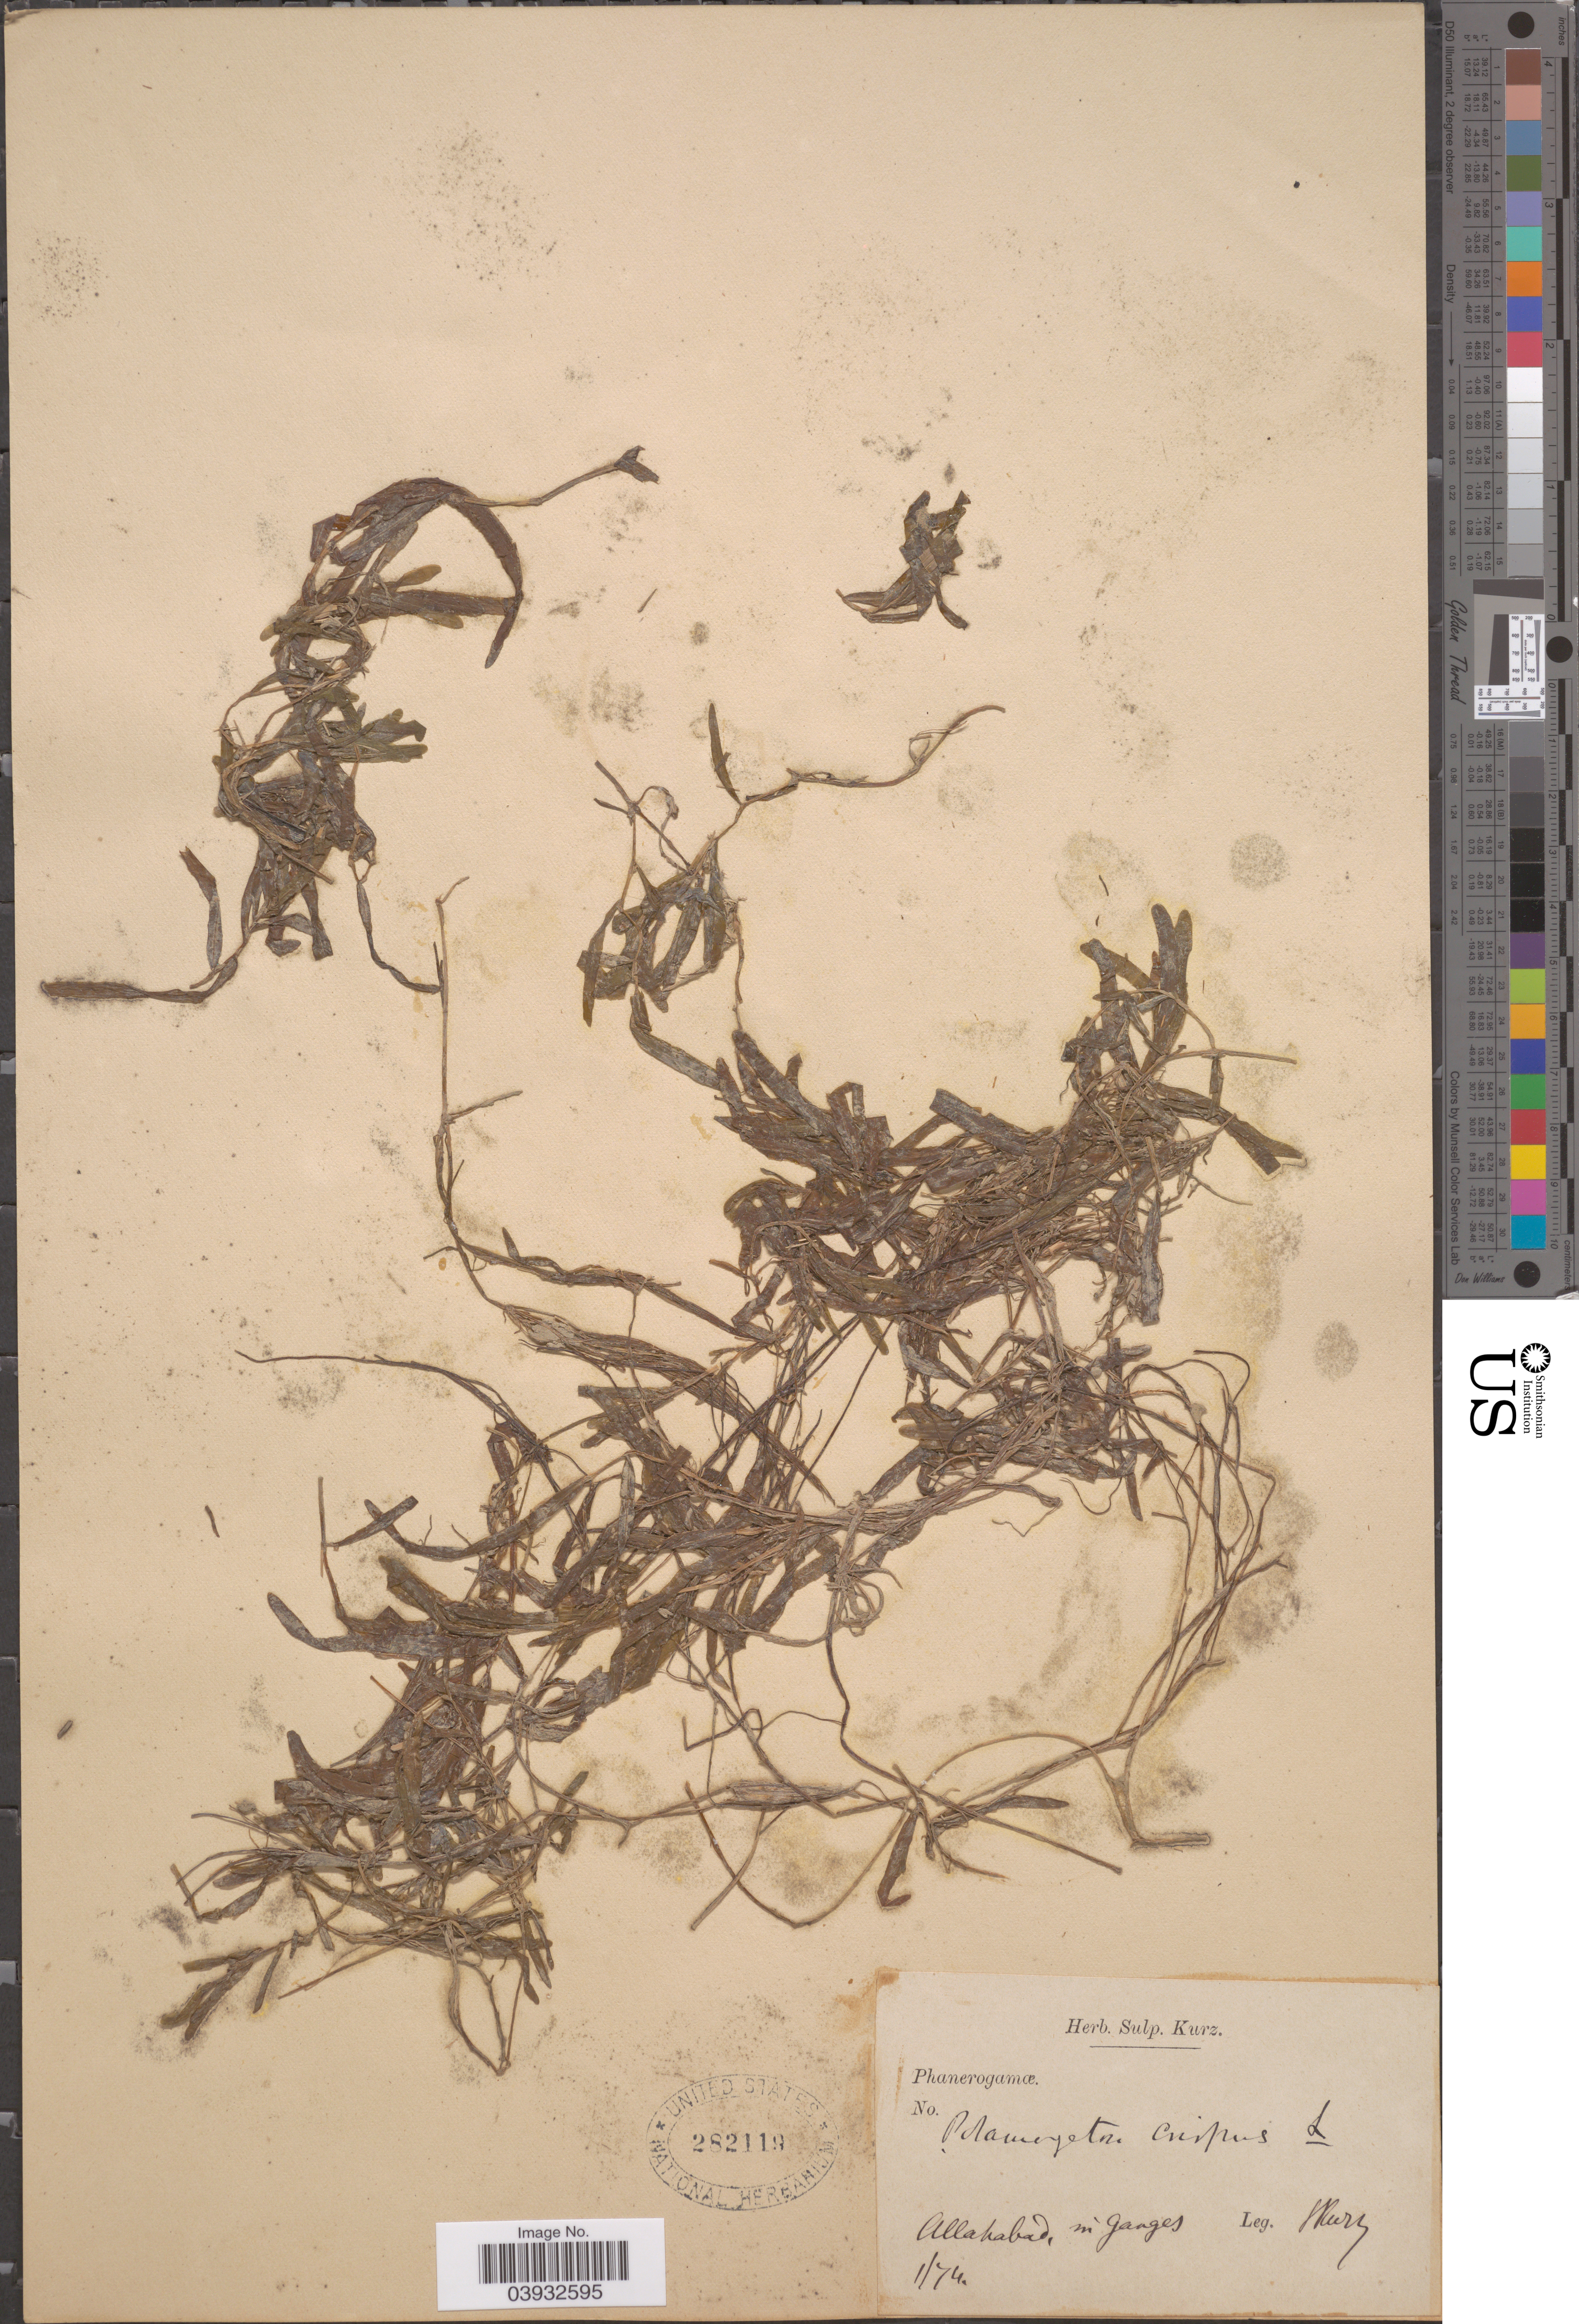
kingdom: Plantae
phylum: Tracheophyta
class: Liliopsida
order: Alismatales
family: Potamogetonaceae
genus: Potamogeton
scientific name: Potamogeton crispus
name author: L.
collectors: S. Kurz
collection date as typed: Transcribed d/m/y: /1/74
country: India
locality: Allahabad, in Ganges.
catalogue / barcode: US 282119